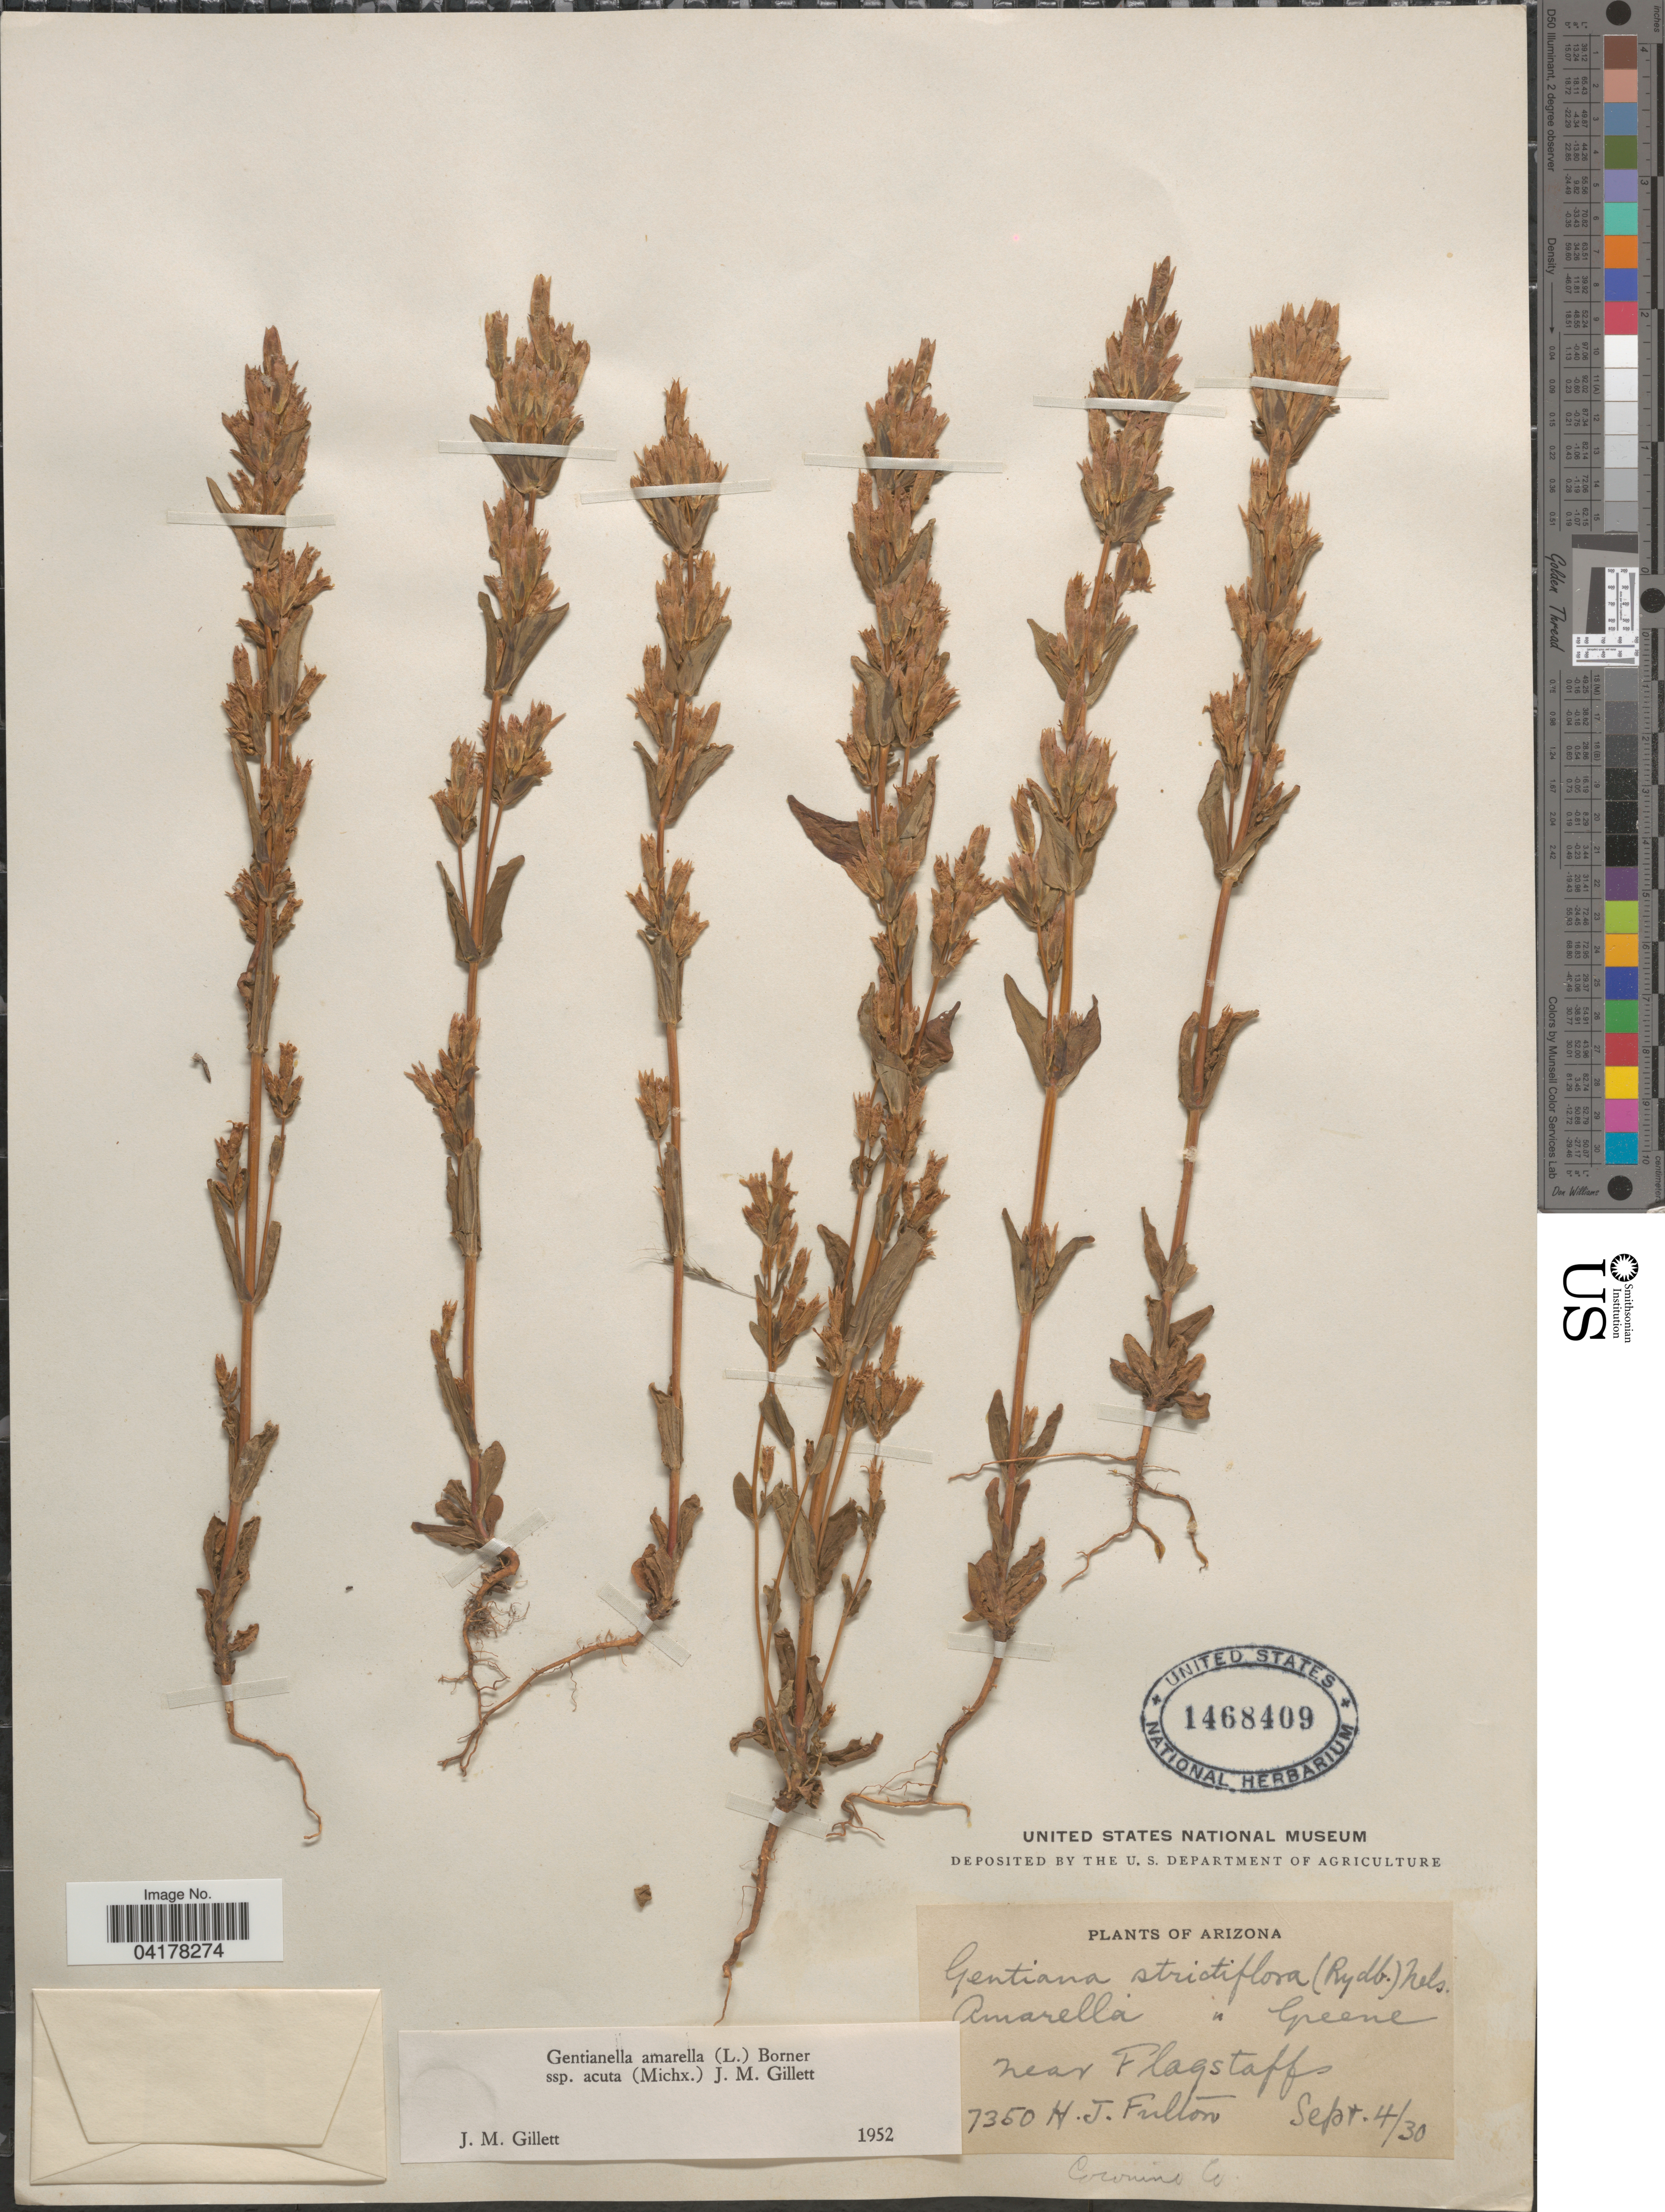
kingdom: Plantae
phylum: Tracheophyta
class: Magnoliopsida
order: Gentianales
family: Gentianaceae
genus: Gentianella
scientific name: Gentianella amarella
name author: (L.) Börner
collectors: H. Fulton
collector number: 7350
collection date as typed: Transcribed d/m/y: 4/9/30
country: United States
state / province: Arizona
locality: Near Flagstaffs. Coconino Co.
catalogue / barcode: US 1468409